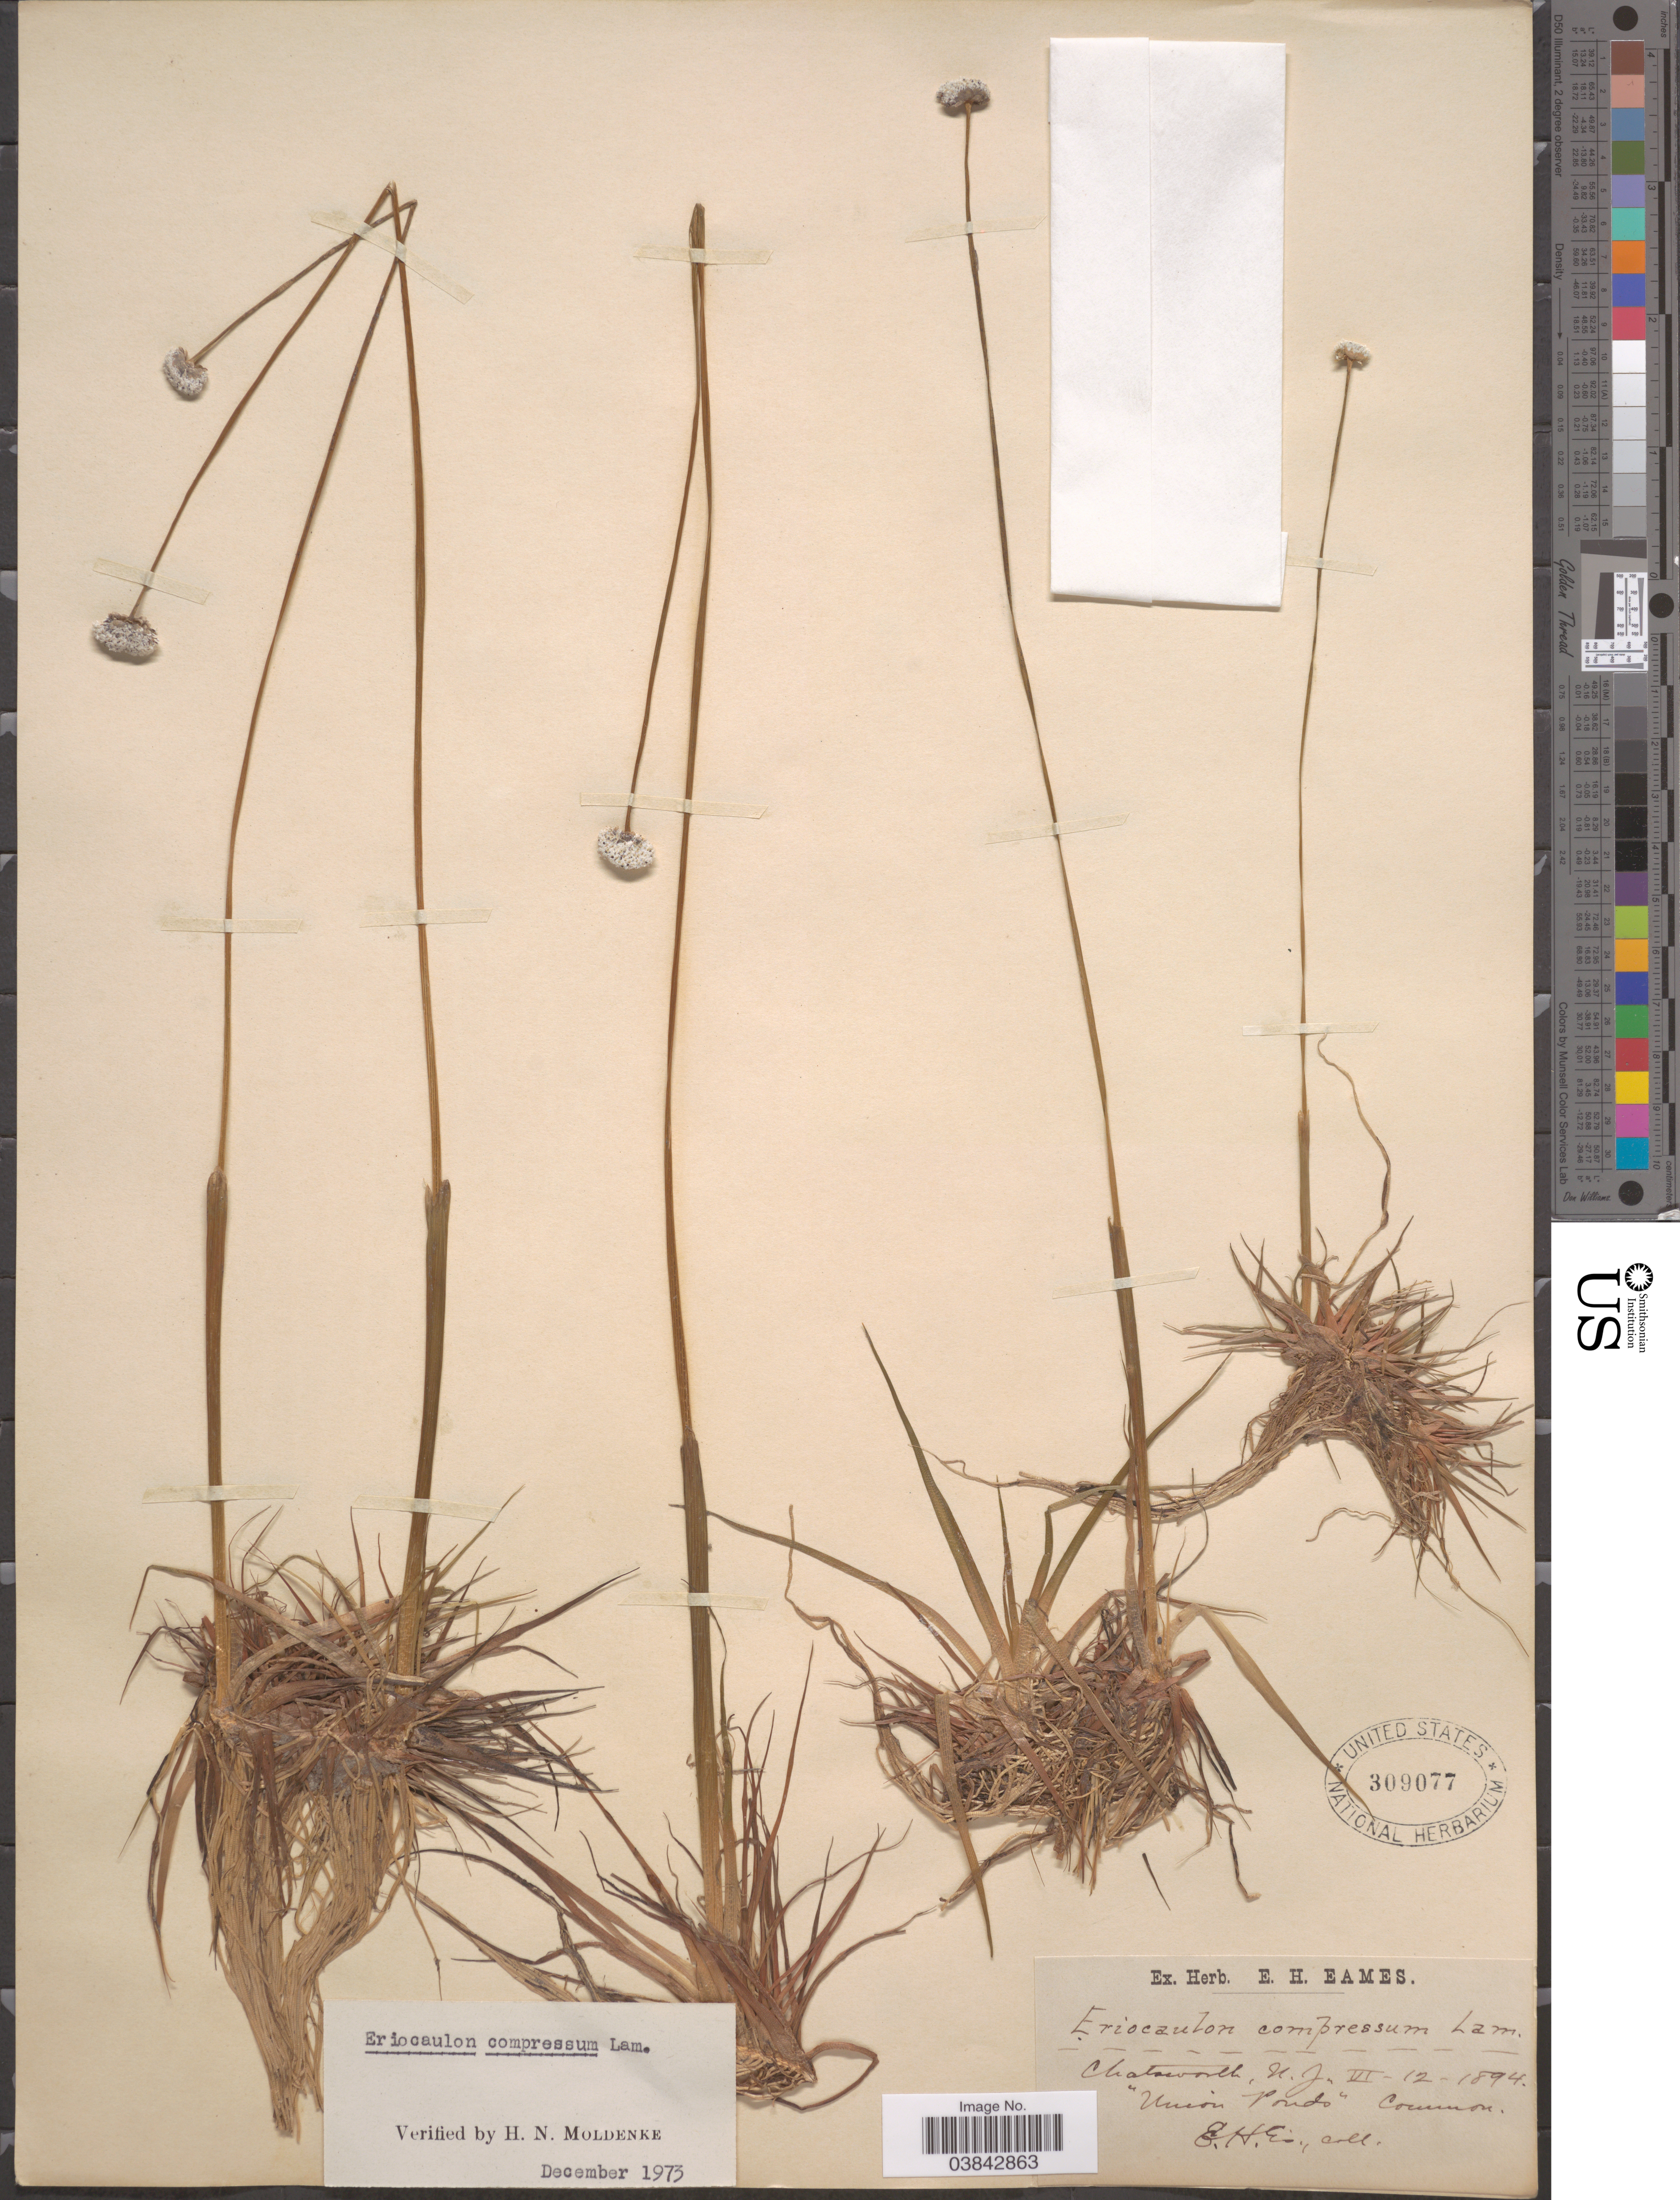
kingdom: Plantae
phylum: Tracheophyta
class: Liliopsida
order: Poales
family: Eriocaulaceae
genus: Eriocaulon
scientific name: Eriocaulon compressum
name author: Lam.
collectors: E. H. Eames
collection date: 1894-06-12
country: United States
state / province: New Jersey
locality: Chatsworth. "Union Ponds".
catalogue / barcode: US 309077